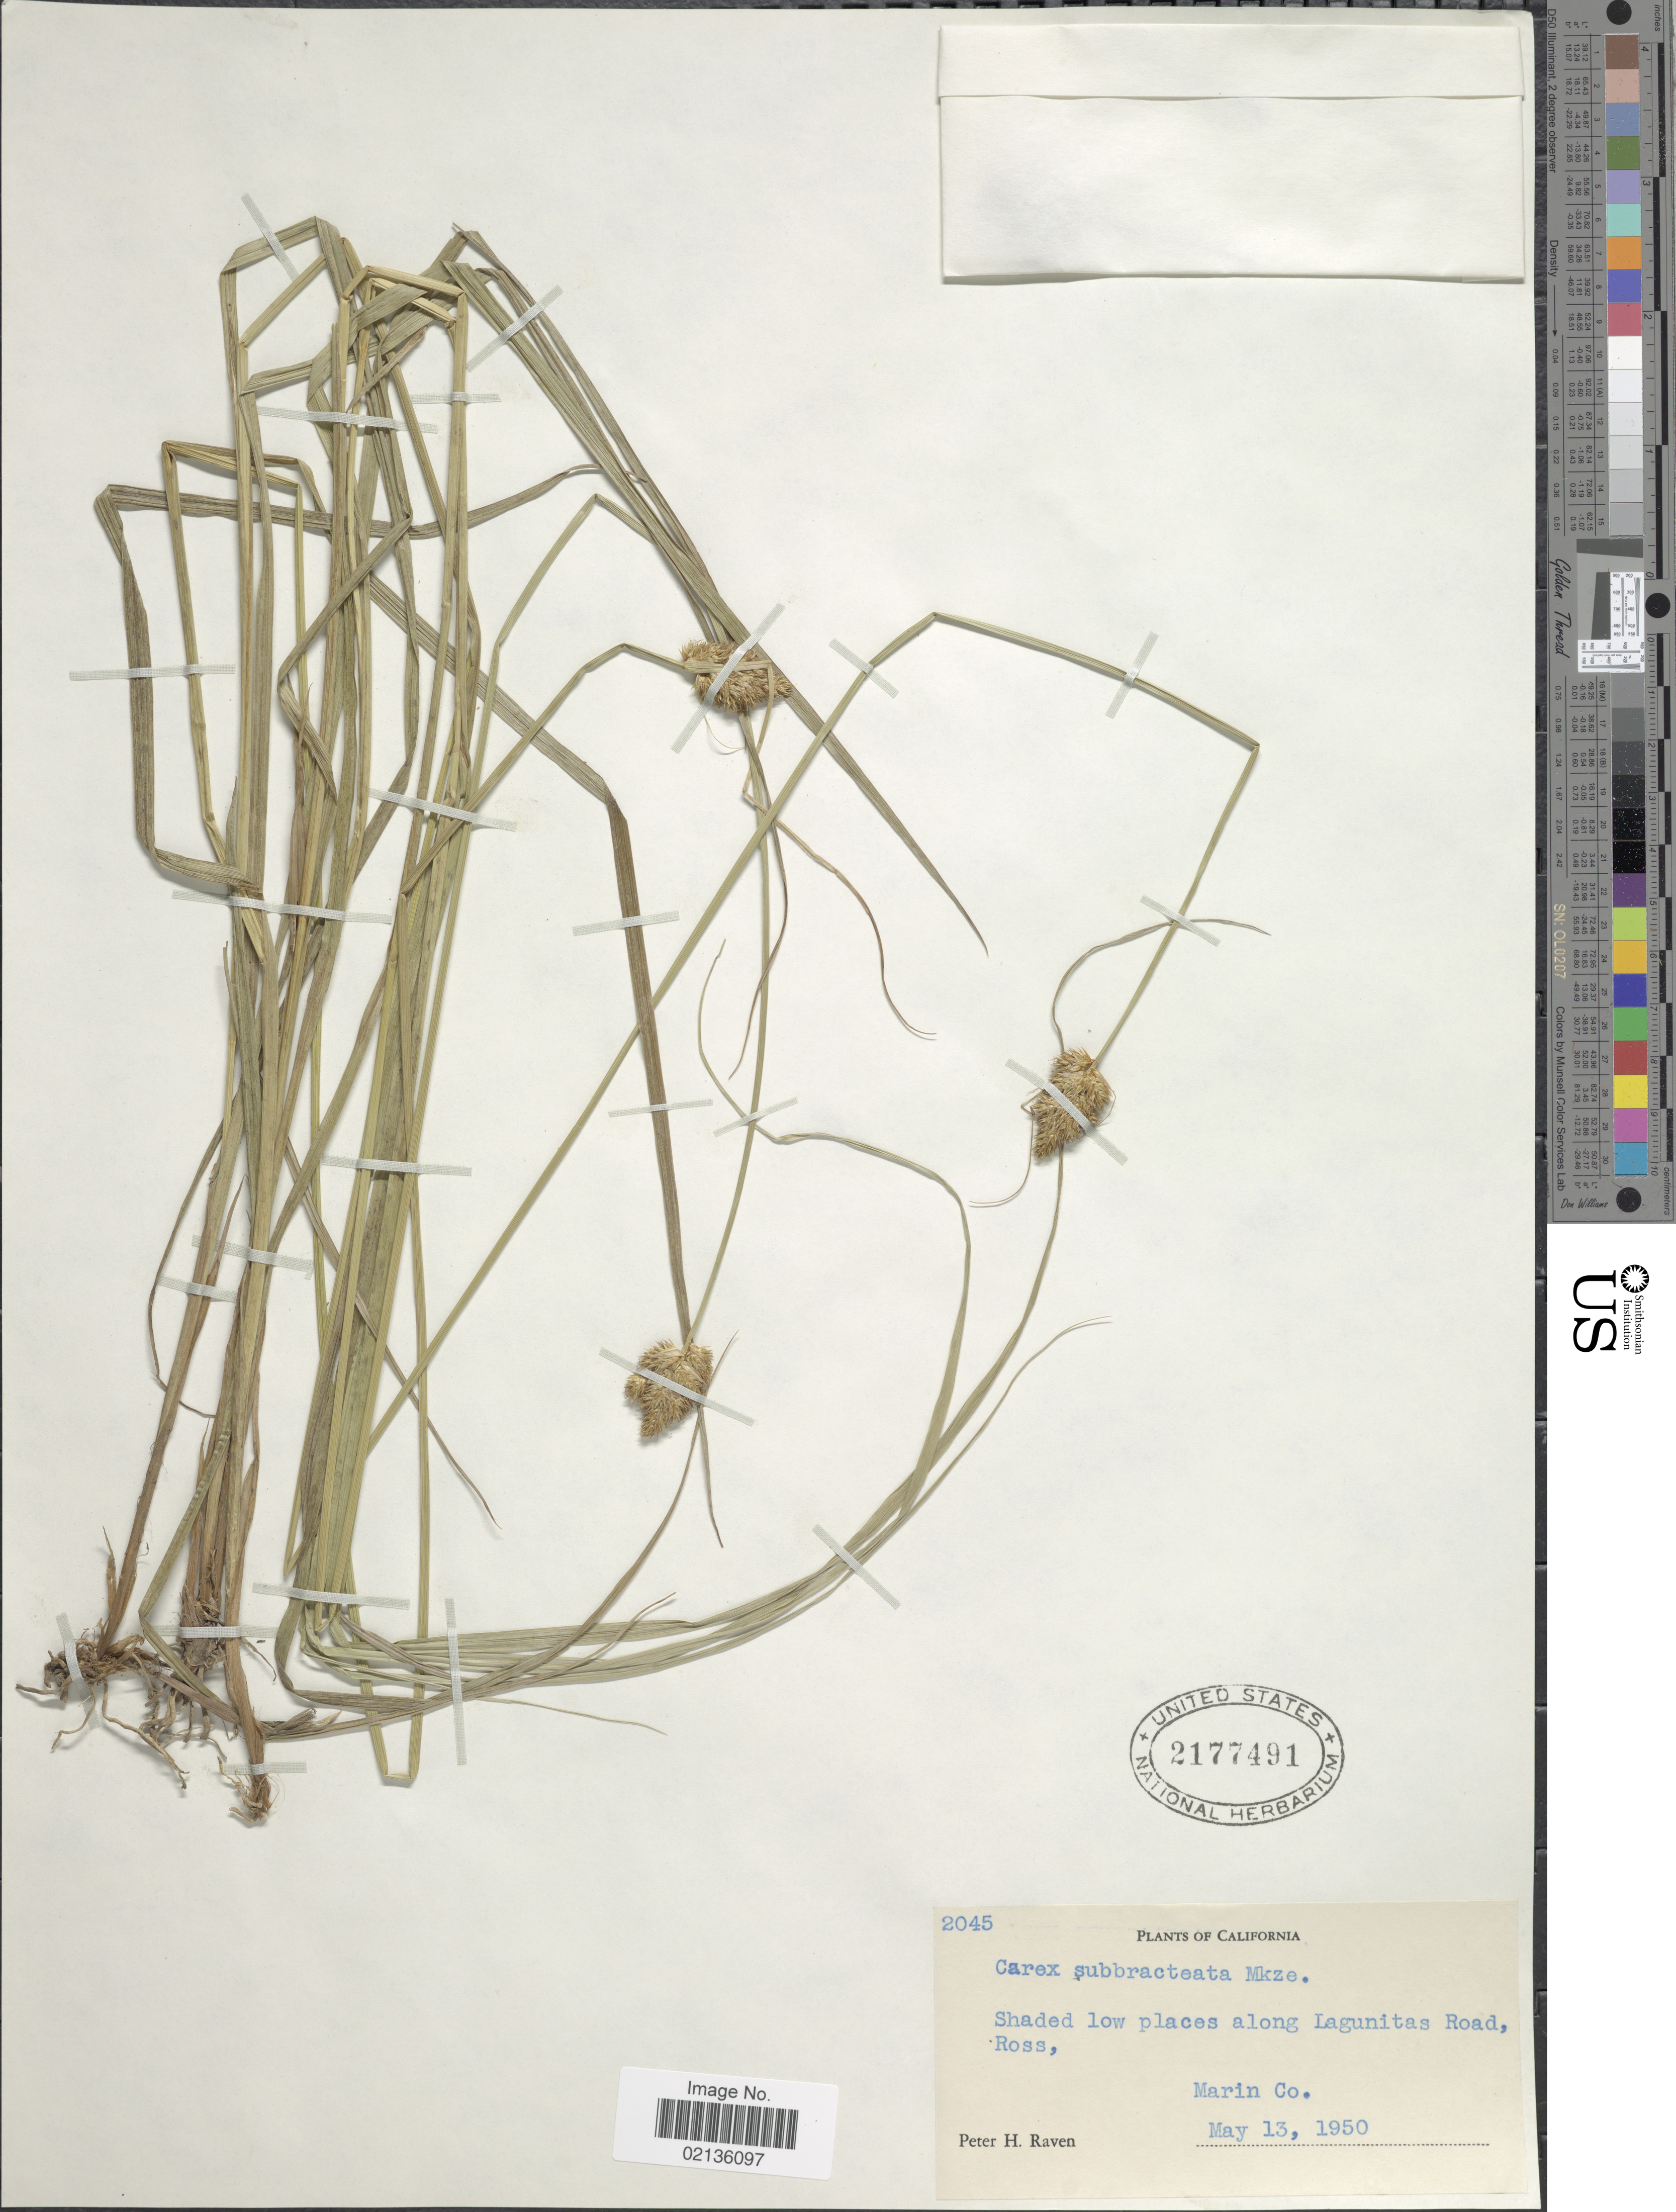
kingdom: Plantae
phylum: Tracheophyta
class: Liliopsida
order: Poales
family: Cyperaceae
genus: Carex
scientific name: Carex subbracteata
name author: Mack.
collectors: P. Raven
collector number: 2045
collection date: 1950-05-13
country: United States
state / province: California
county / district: Marin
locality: Shaded low places along Lagunitas Road, Ross, Marin Co.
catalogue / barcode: US 2177491